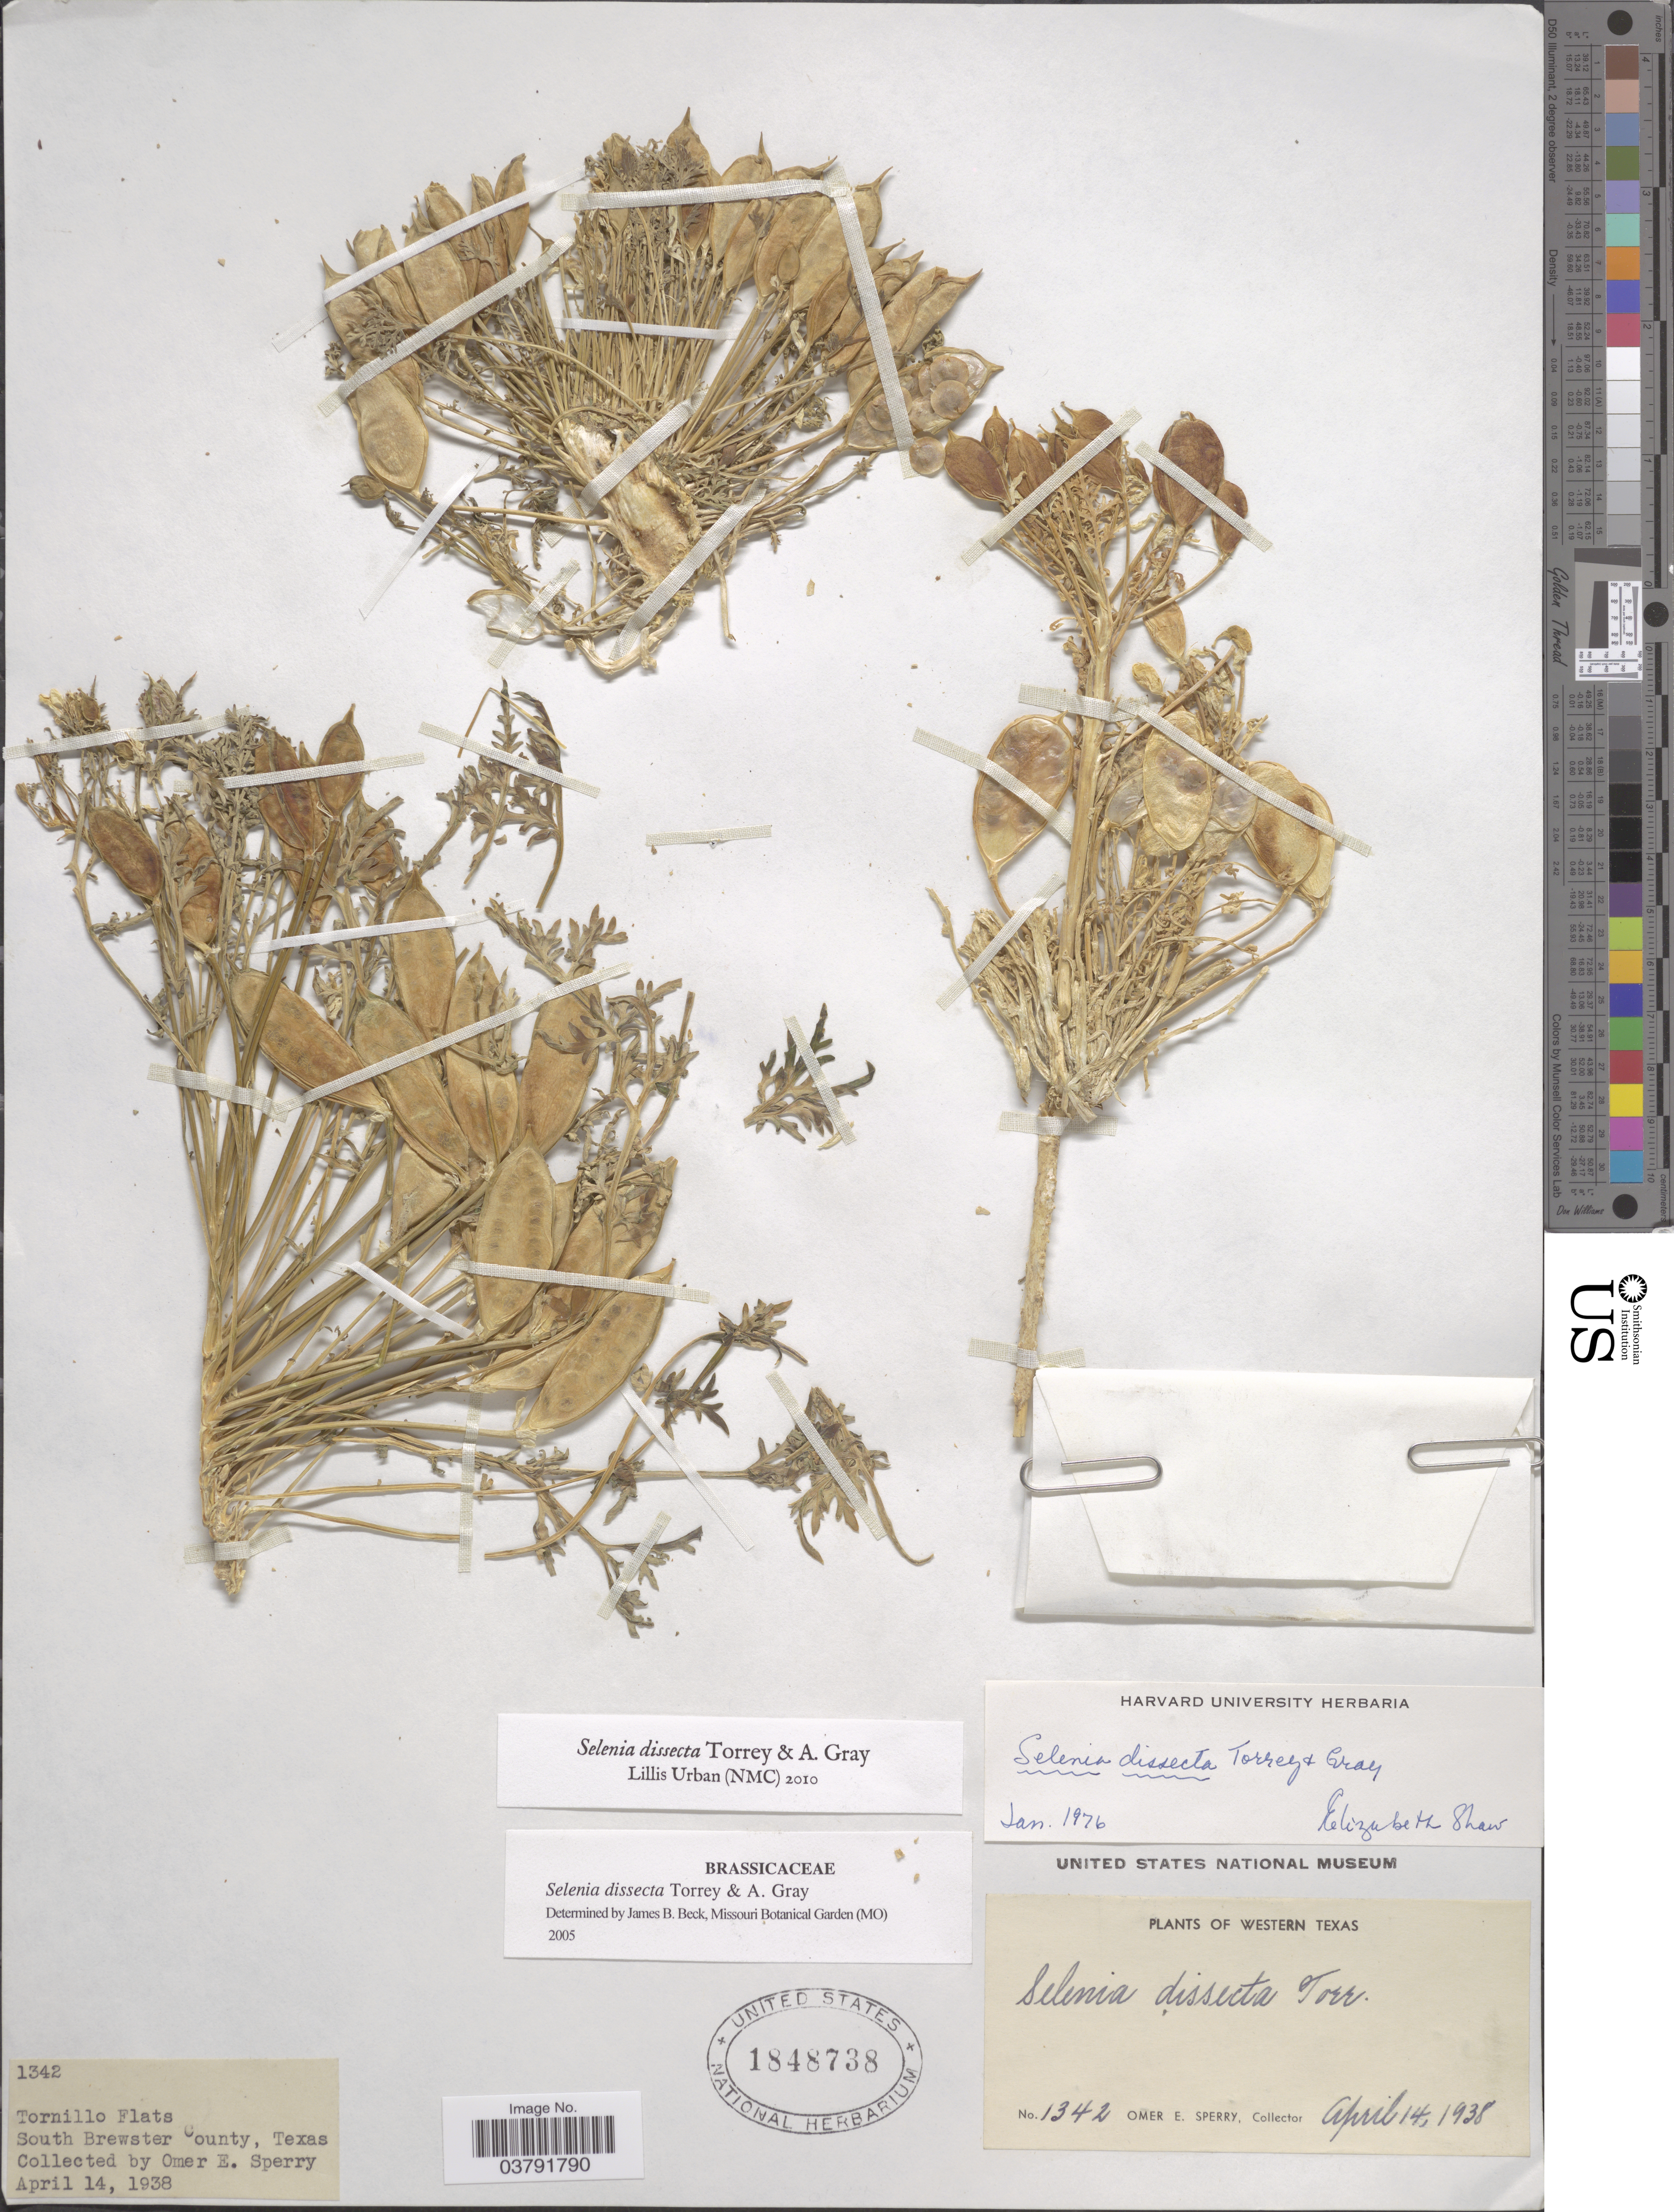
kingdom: Plantae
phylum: Tracheophyta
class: Magnoliopsida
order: Brassicales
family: Brassicaceae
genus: Selenia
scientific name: Selenia dissecta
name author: Torr. & A. Gray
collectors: O. E. Sperry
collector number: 1342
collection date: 1938-04-14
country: United States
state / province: Texas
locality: Western Texas. Tornillo Flats. South Brewster County.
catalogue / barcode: US 1848738